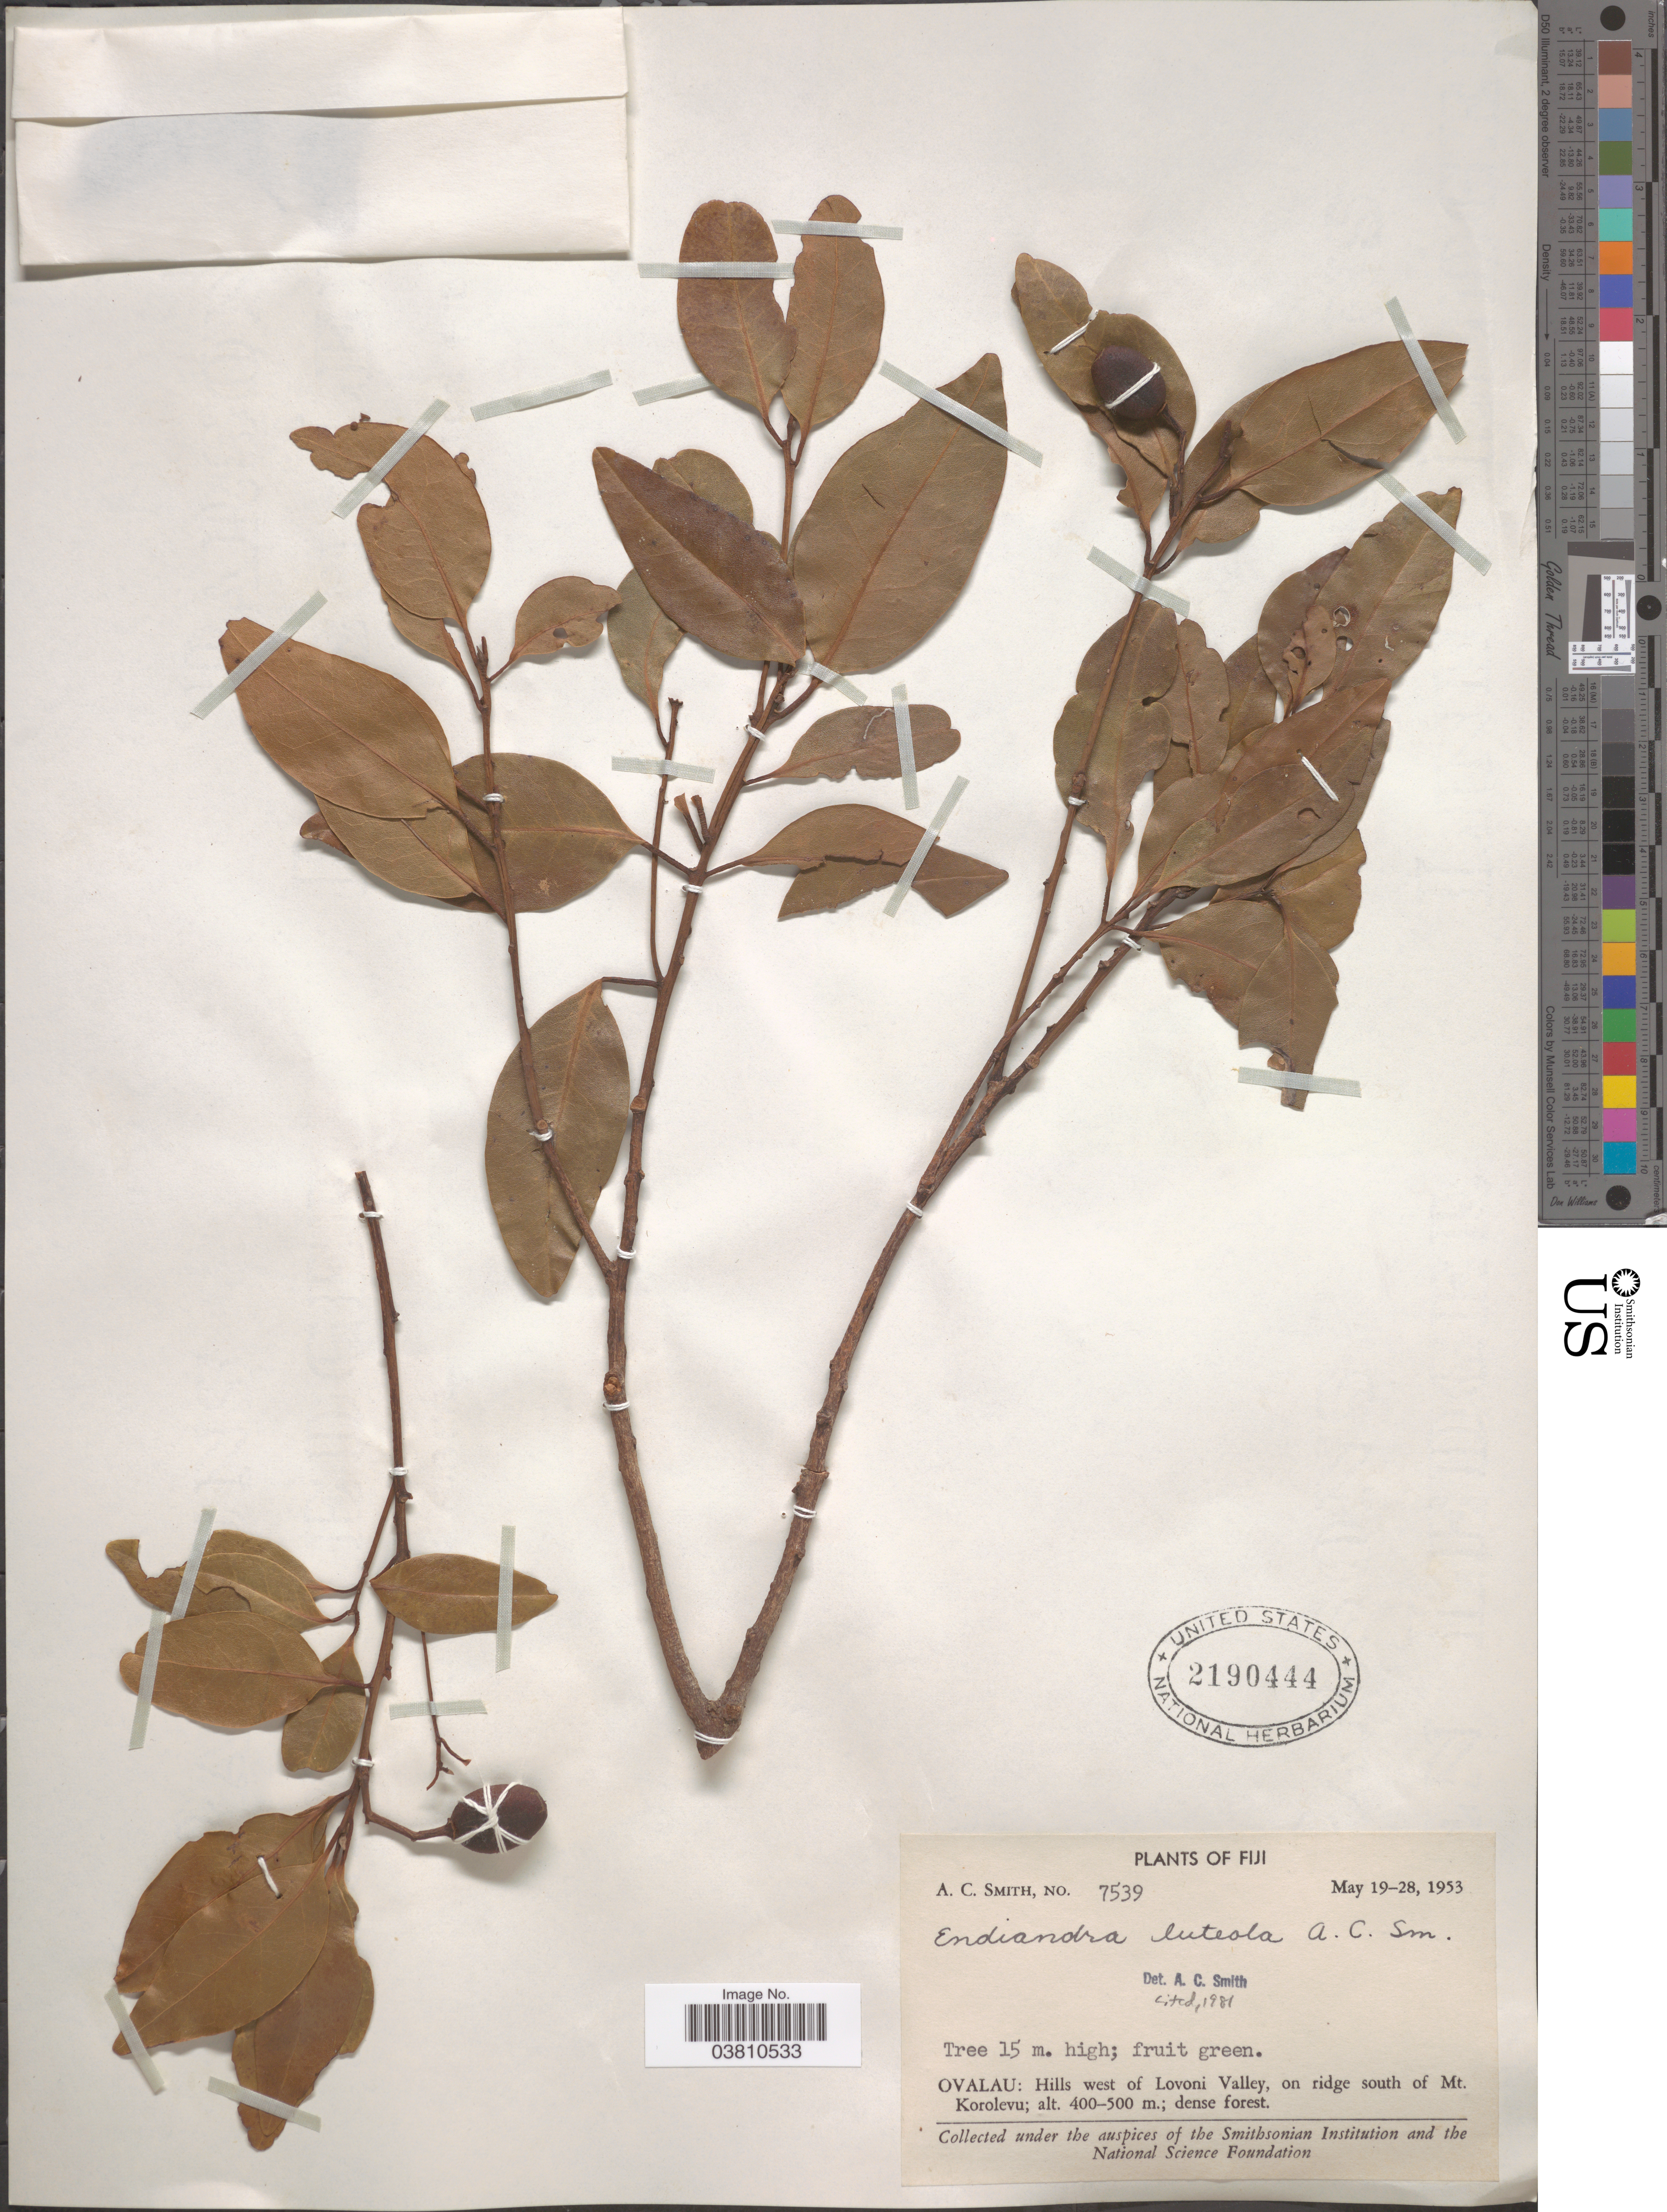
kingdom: Plantae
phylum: Tracheophyta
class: Magnoliopsida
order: Laurales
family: Lauraceae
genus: Endiandra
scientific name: Endiandra luteola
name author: A.C. Sm.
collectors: A. C. Smith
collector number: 7539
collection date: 1953-05-19/1953-05-28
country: Fiji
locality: Ovalau: Hills west of Lovoni Valley, on ridge south of Mt. Korolevu.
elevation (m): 400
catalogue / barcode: US 2190444